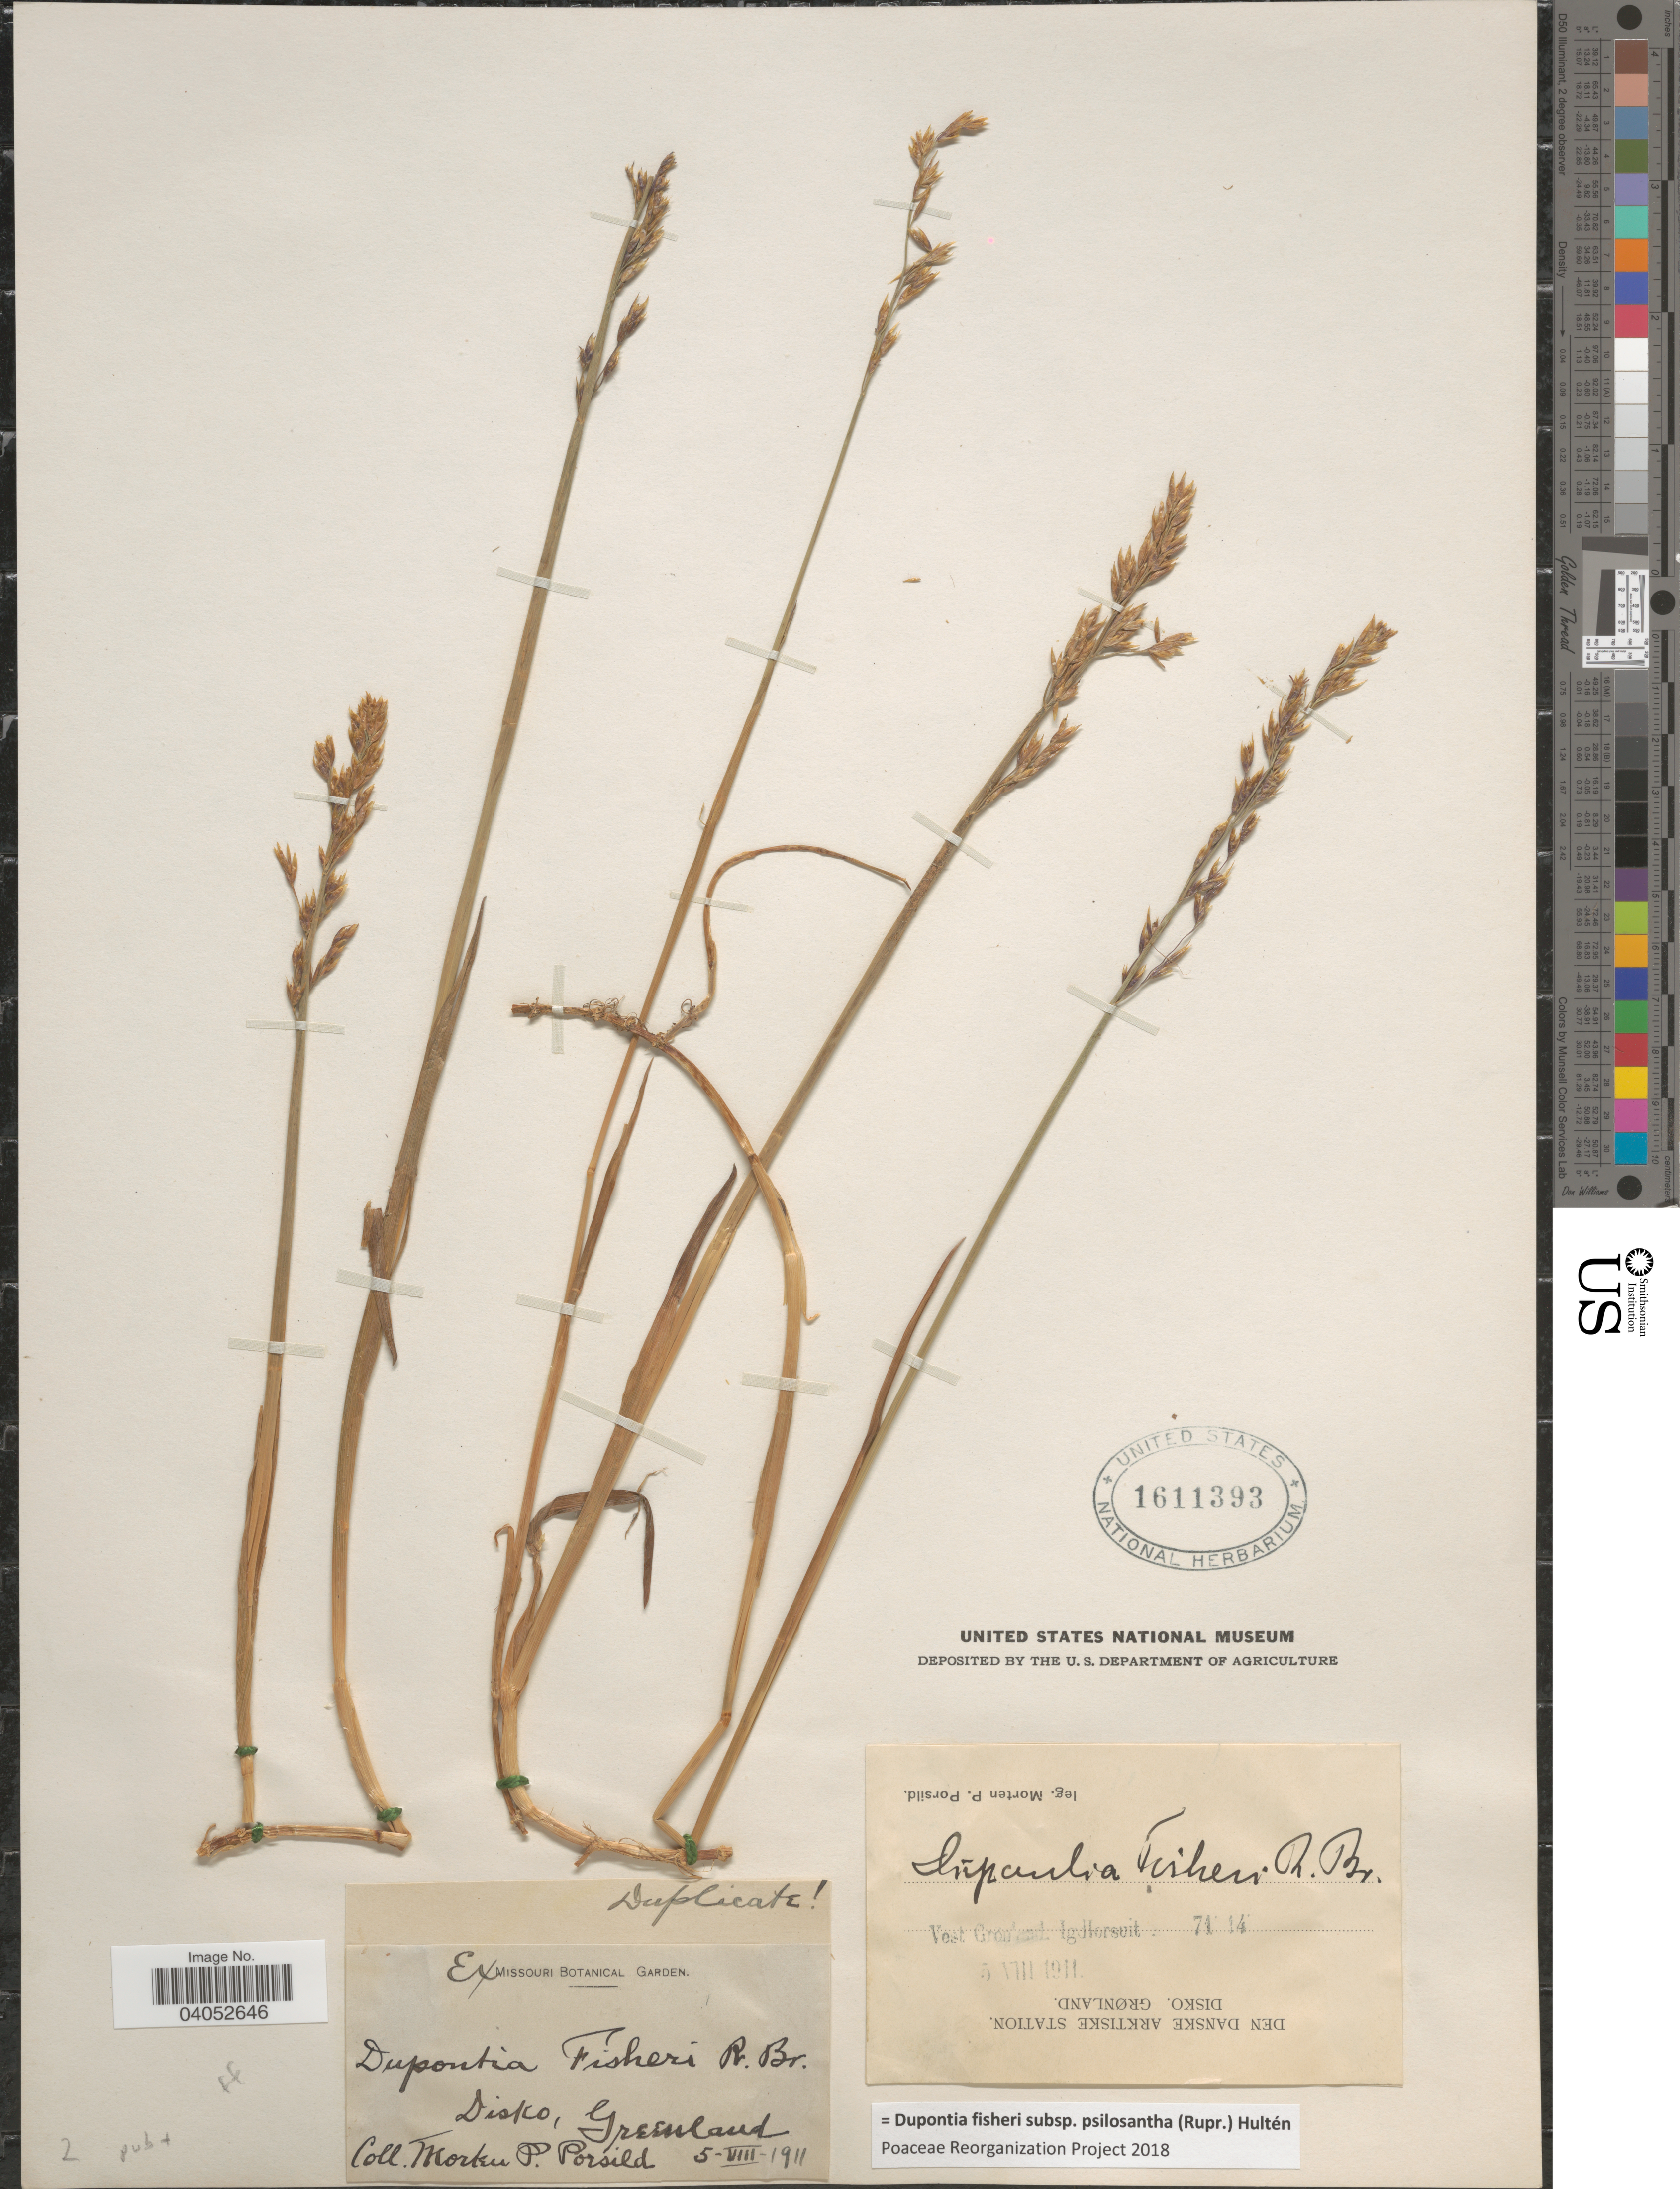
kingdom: Plantae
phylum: Tracheophyta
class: Liliopsida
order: Poales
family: Poaceae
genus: Dupontia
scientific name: Dupontia fisheri subsp. psilosantha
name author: (Rupr.) Hultén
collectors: M. P. Porsild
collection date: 1911-08-05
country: Greenland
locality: Den Danske Arktiske Station. Disko. Grønland. Vest-Gronland. Igdlorsuit.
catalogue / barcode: US 1611393